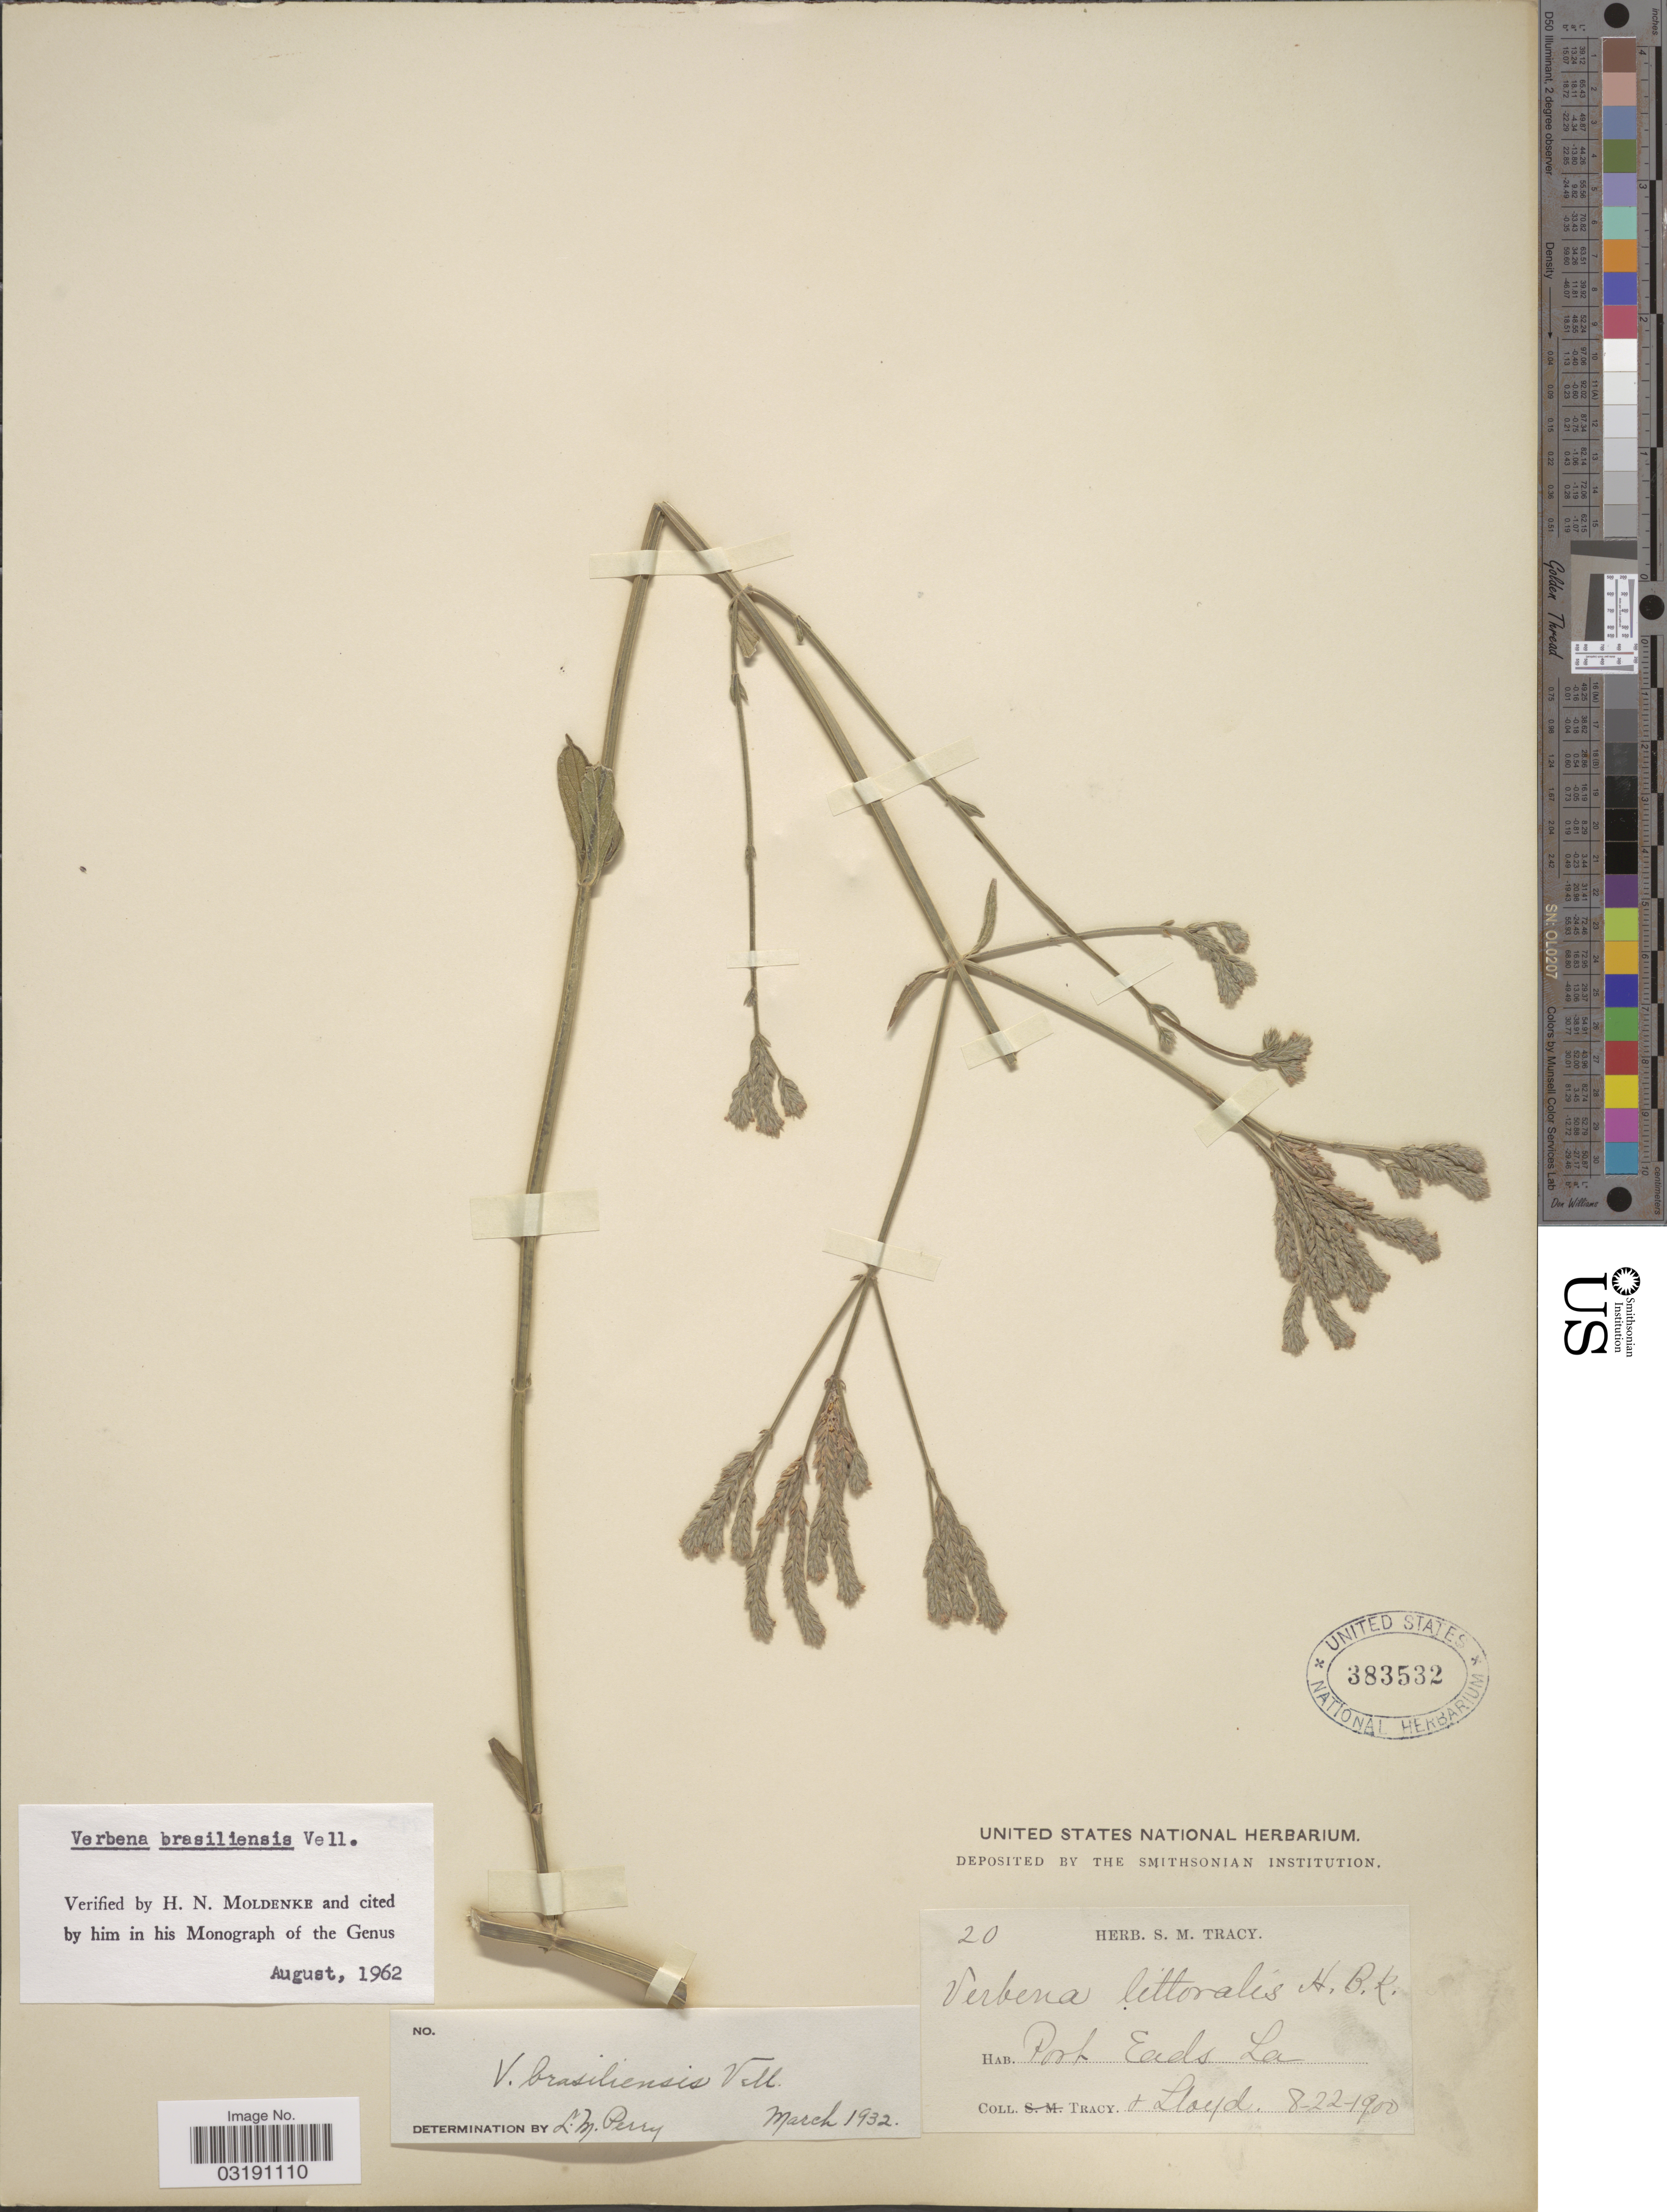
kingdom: Plantae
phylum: Tracheophyta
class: Magnoliopsida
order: Lamiales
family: Verbenaceae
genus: Verbena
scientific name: Verbena brasiliensis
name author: Vell.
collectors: -. Tracy & -- Lloyd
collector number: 20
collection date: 1900-08-22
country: United States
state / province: Louisiana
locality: Port Eads.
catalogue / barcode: US 383532